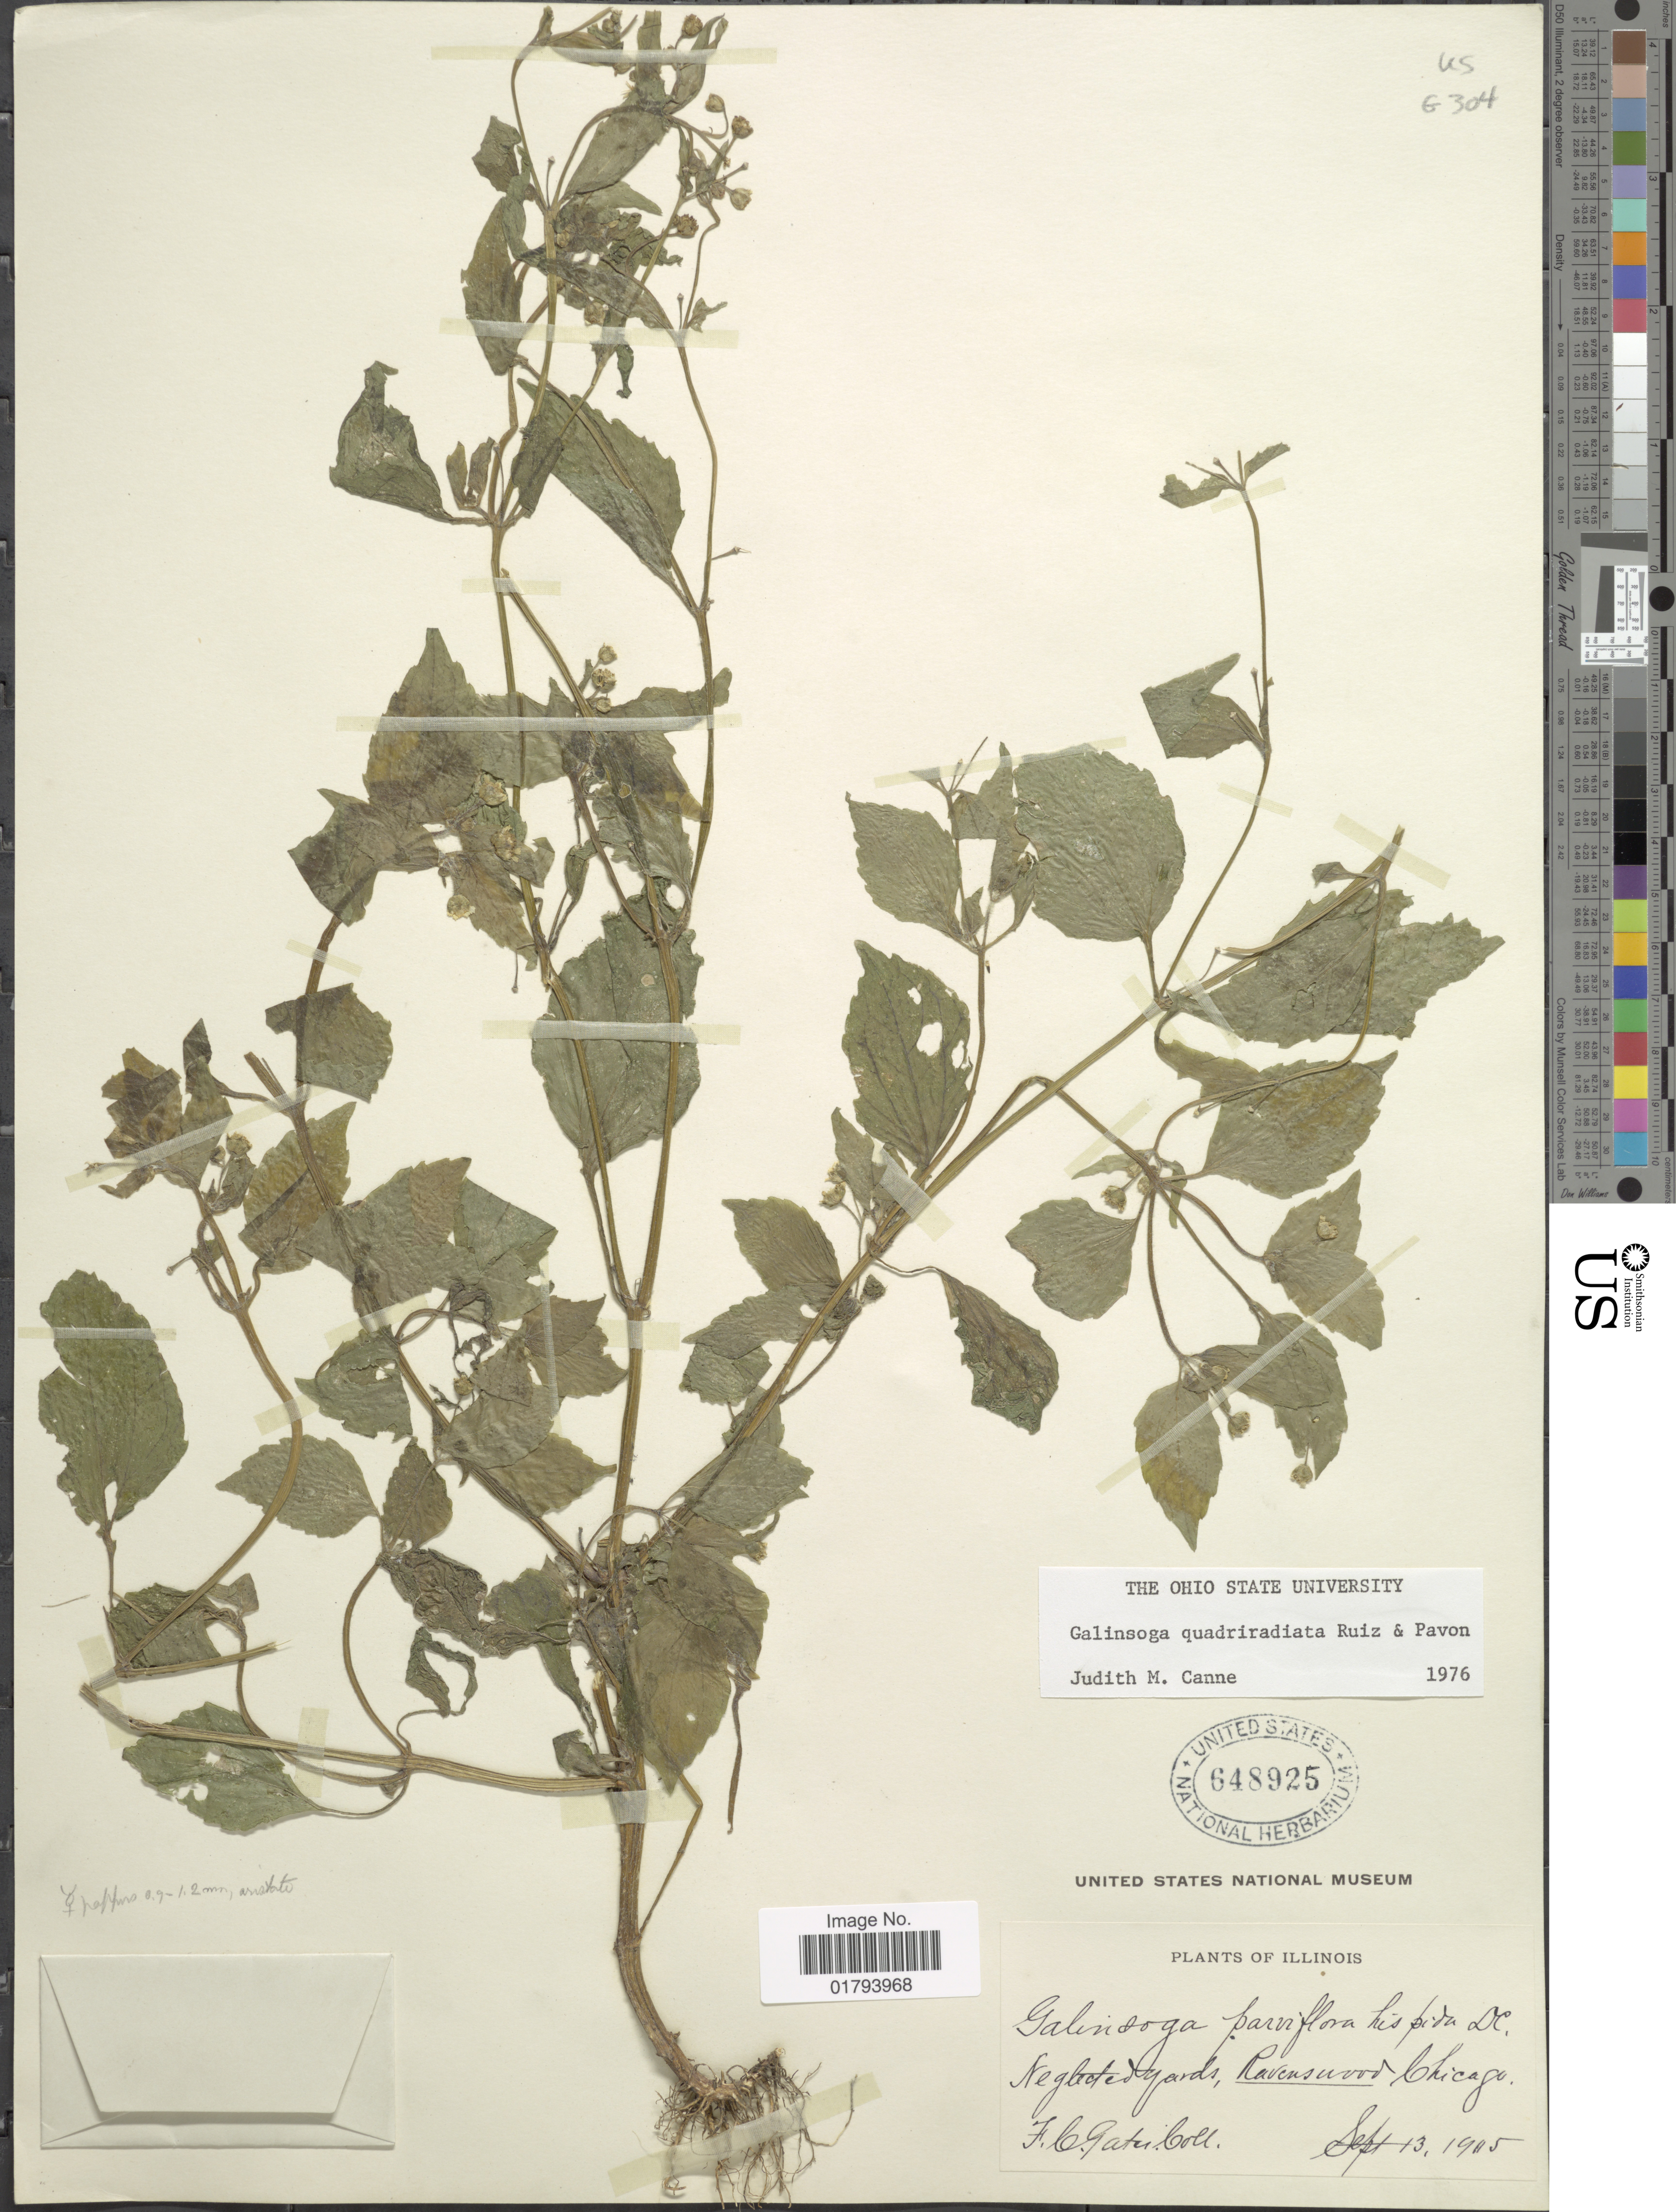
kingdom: Plantae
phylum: Tracheophyta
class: Magnoliopsida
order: Asterales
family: Asteraceae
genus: Galinsoga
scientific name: Galinsoga quadriradiata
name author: Ruiz & Pav.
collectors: F. C. Gates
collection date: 1905-09-13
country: United States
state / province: Illinois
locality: Ravenswood Chicago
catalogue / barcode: US 648925